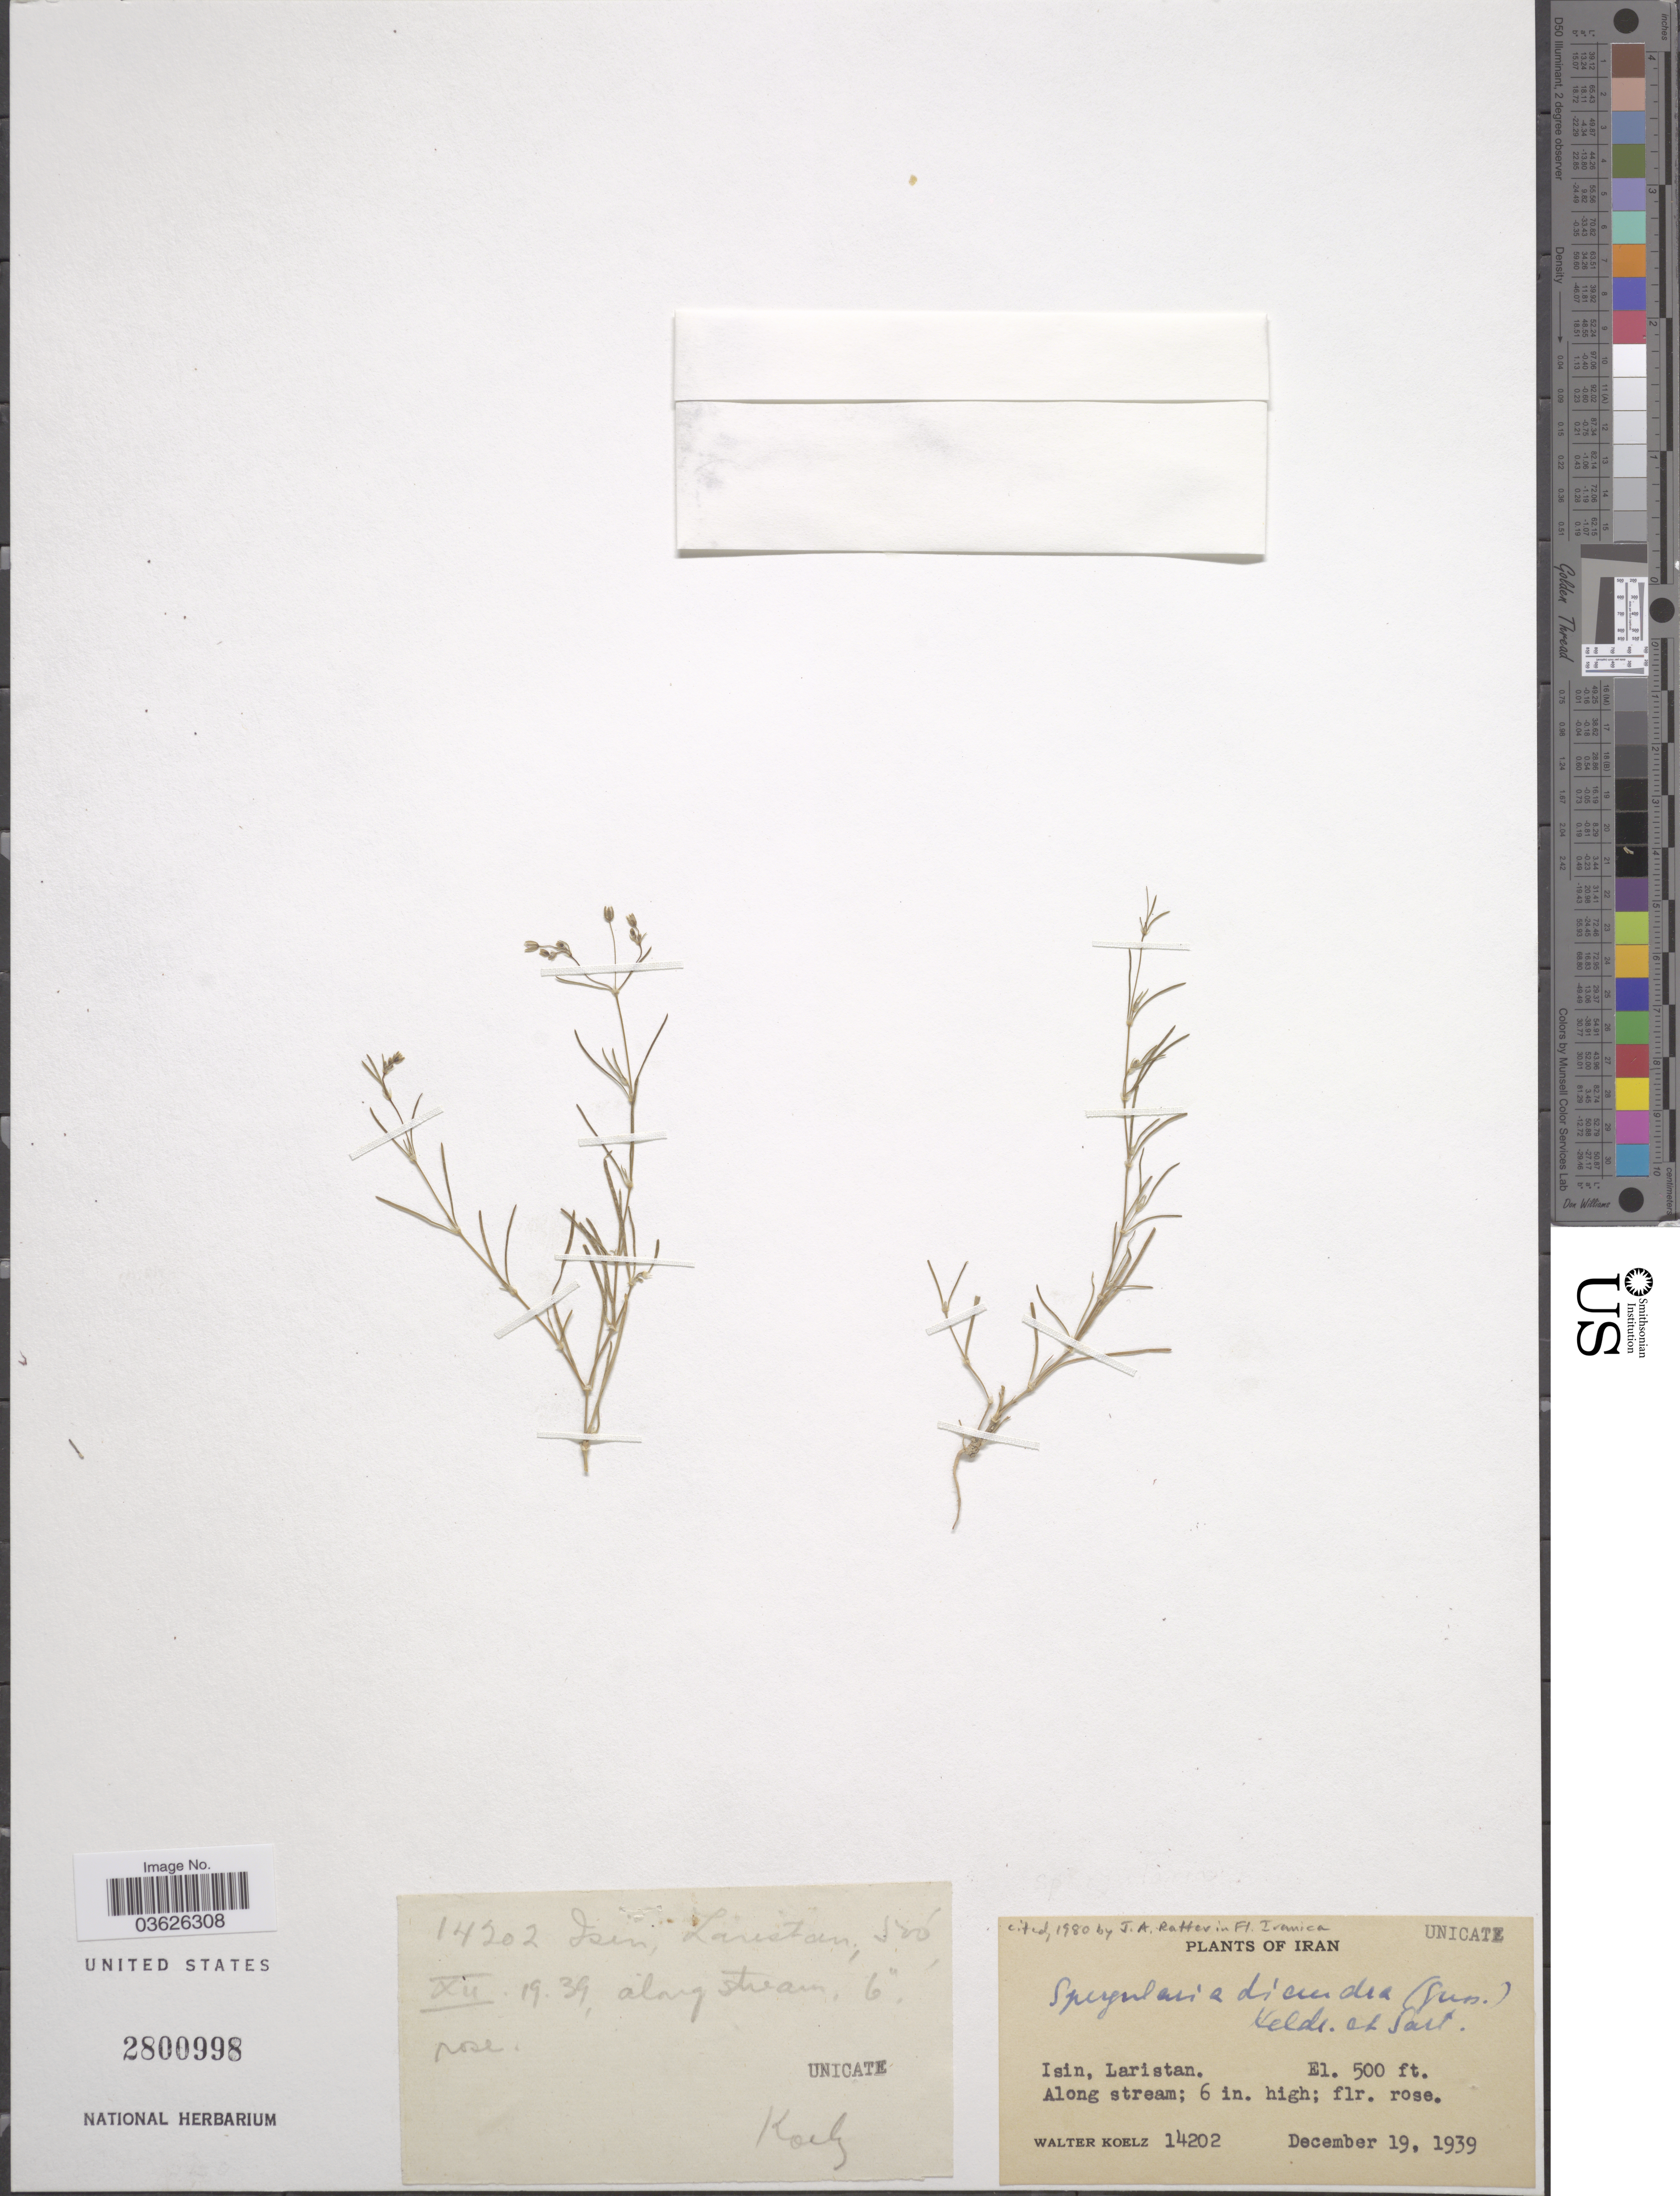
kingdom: Plantae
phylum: Tracheophyta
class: Magnoliopsida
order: Caryophyllales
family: Caryophyllaceae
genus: Spergularia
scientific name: Spergularia diandra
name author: (Gussone) Heldr.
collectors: W. N. Koelz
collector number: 14202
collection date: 1939-12-19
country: Iran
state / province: Hormozgan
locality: Isin, Laristan.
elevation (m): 152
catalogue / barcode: US 2800998